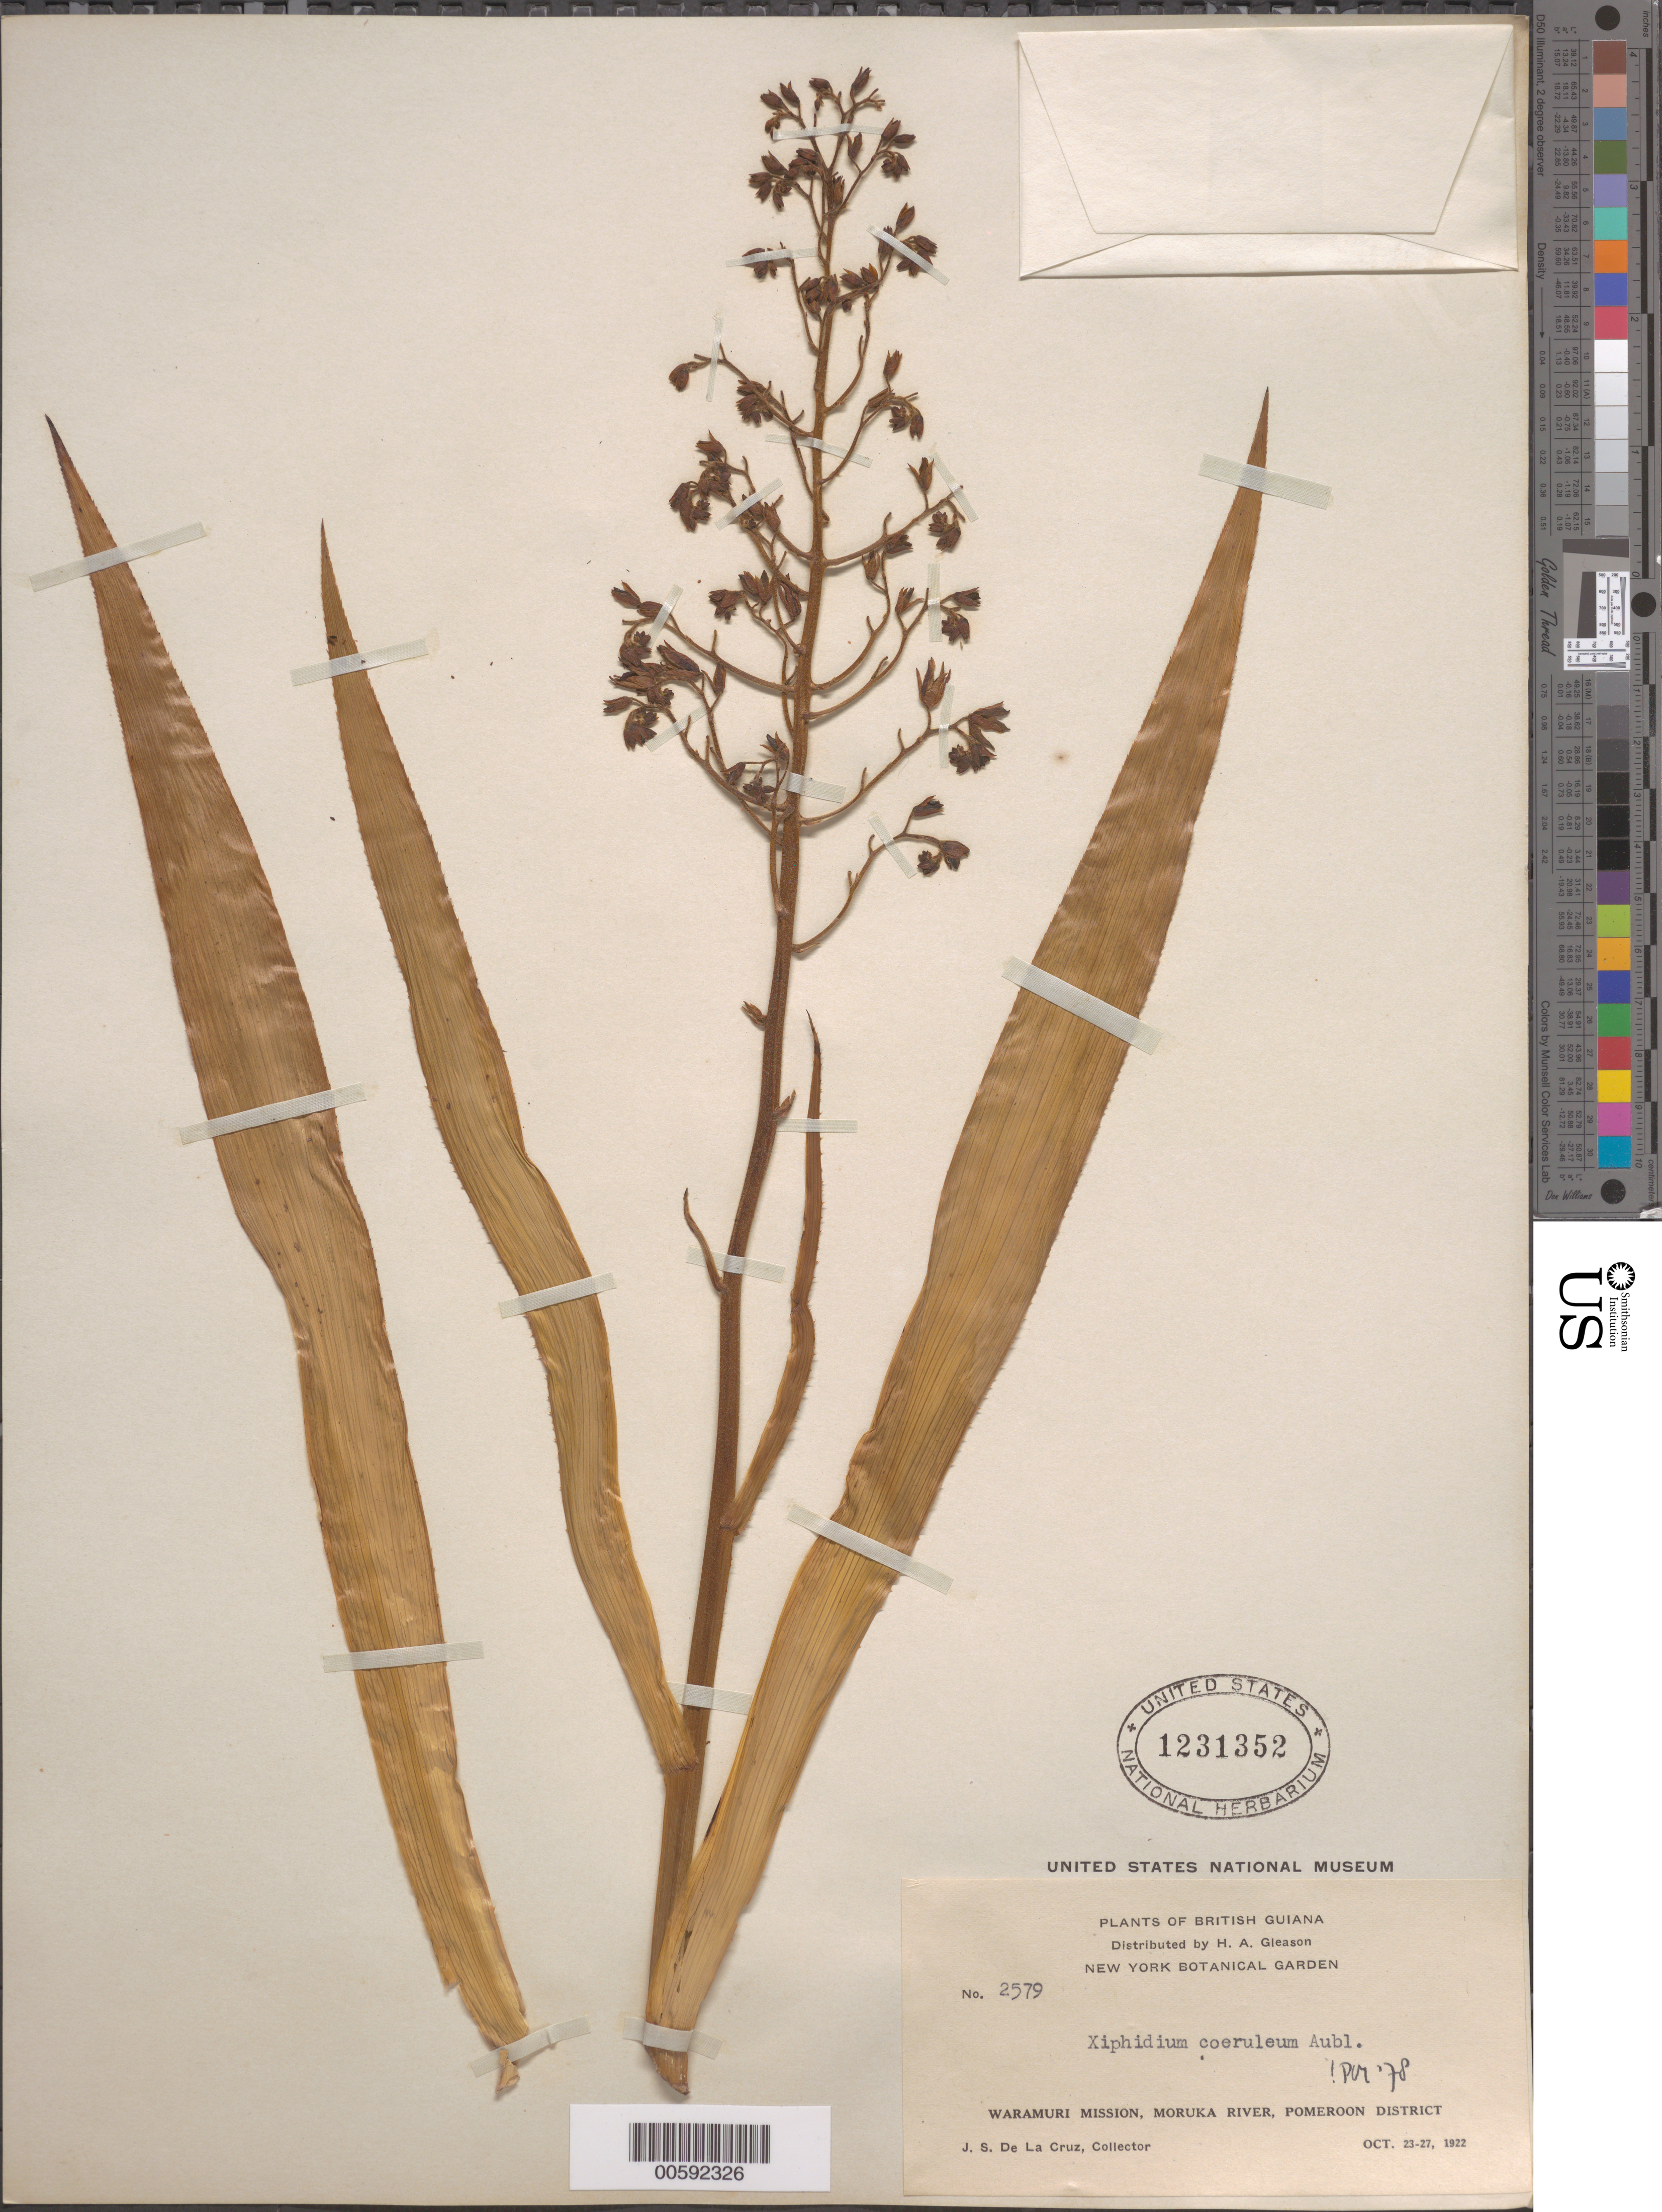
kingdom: Plantae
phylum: Tracheophyta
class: Liliopsida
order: Commelinales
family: Haemodoraceae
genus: Xiphidium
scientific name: Xiphidium caeruleum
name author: Aubl.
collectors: J. S. de la Cruz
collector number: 2579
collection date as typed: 23 Oct 1922 to 27 Oct 1922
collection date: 1922-10-23/1922-10-27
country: Guyana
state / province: Pomeroon-Supenaam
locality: Waramuri Mission, Moruka River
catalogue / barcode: US 1231352